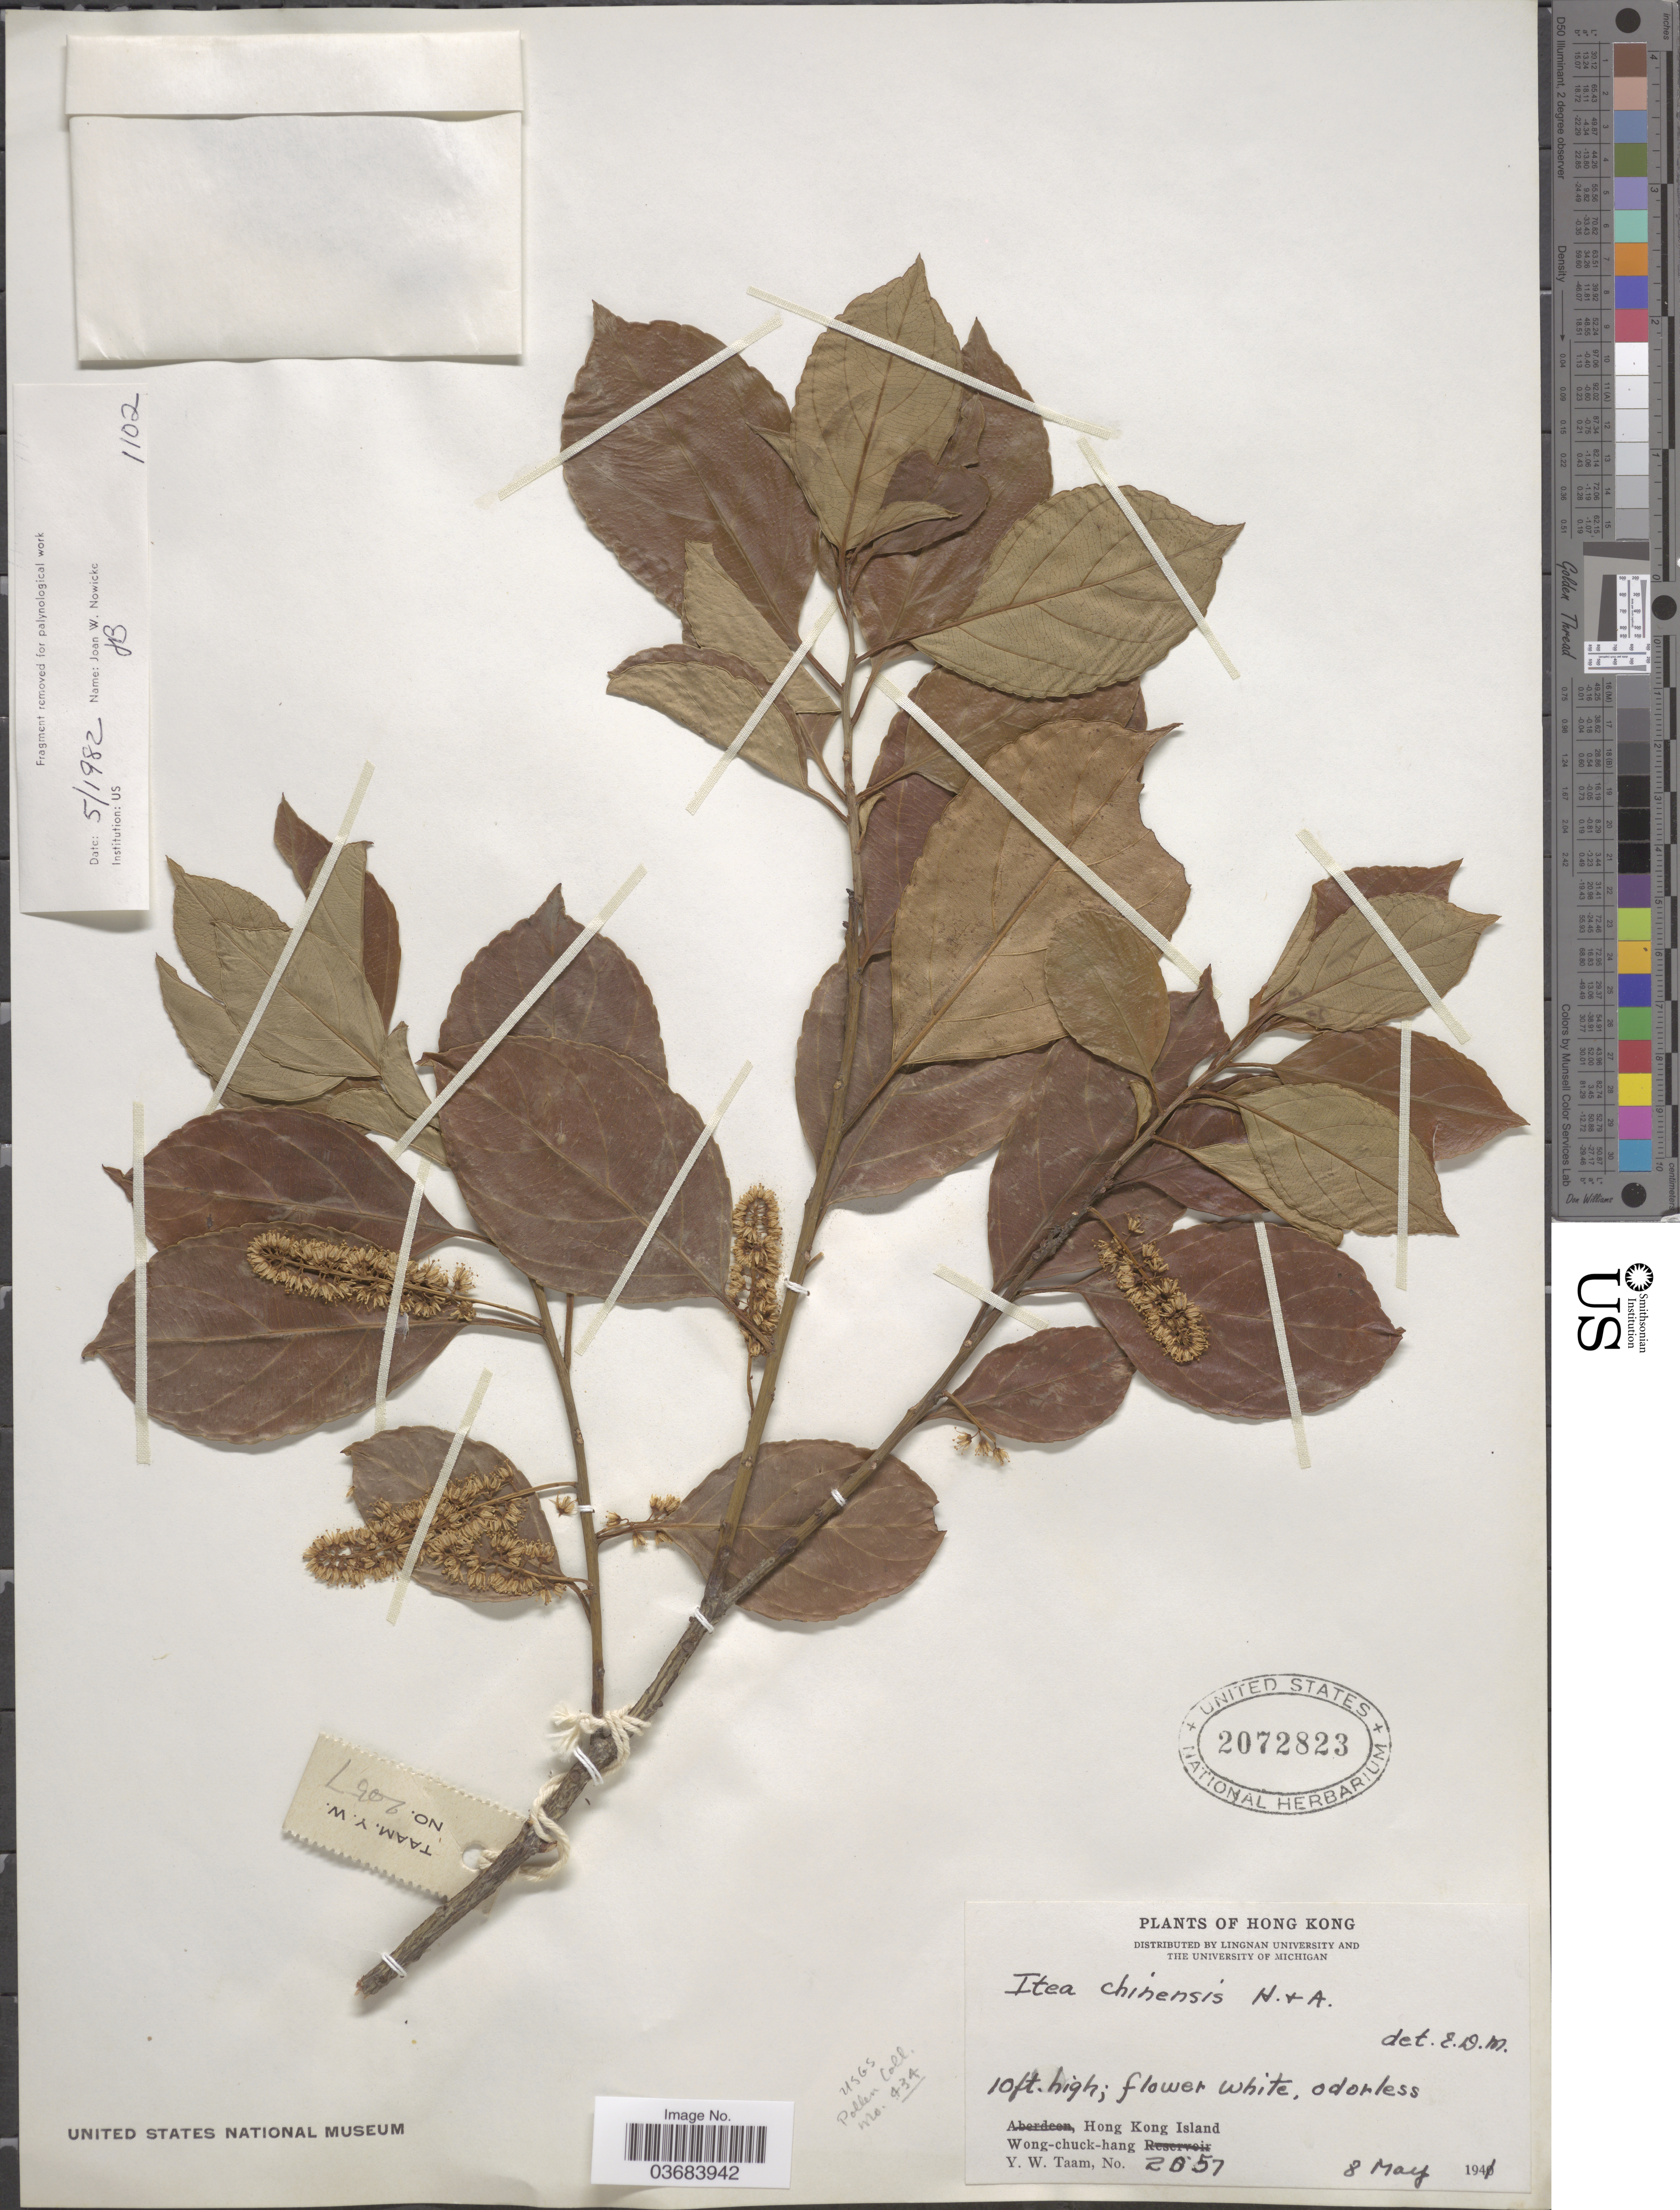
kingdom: Plantae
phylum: Tracheophyta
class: Magnoliopsida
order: Saxifragales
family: Iteaceae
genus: Itea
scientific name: Itea chinensis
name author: W. Hook. & H.J. Arn.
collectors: Y. W. Taam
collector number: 2857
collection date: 1941-05-08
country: China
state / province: Hong Kong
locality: Hong Kong Island. Wong-chuck-hang.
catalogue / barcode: US 2072823